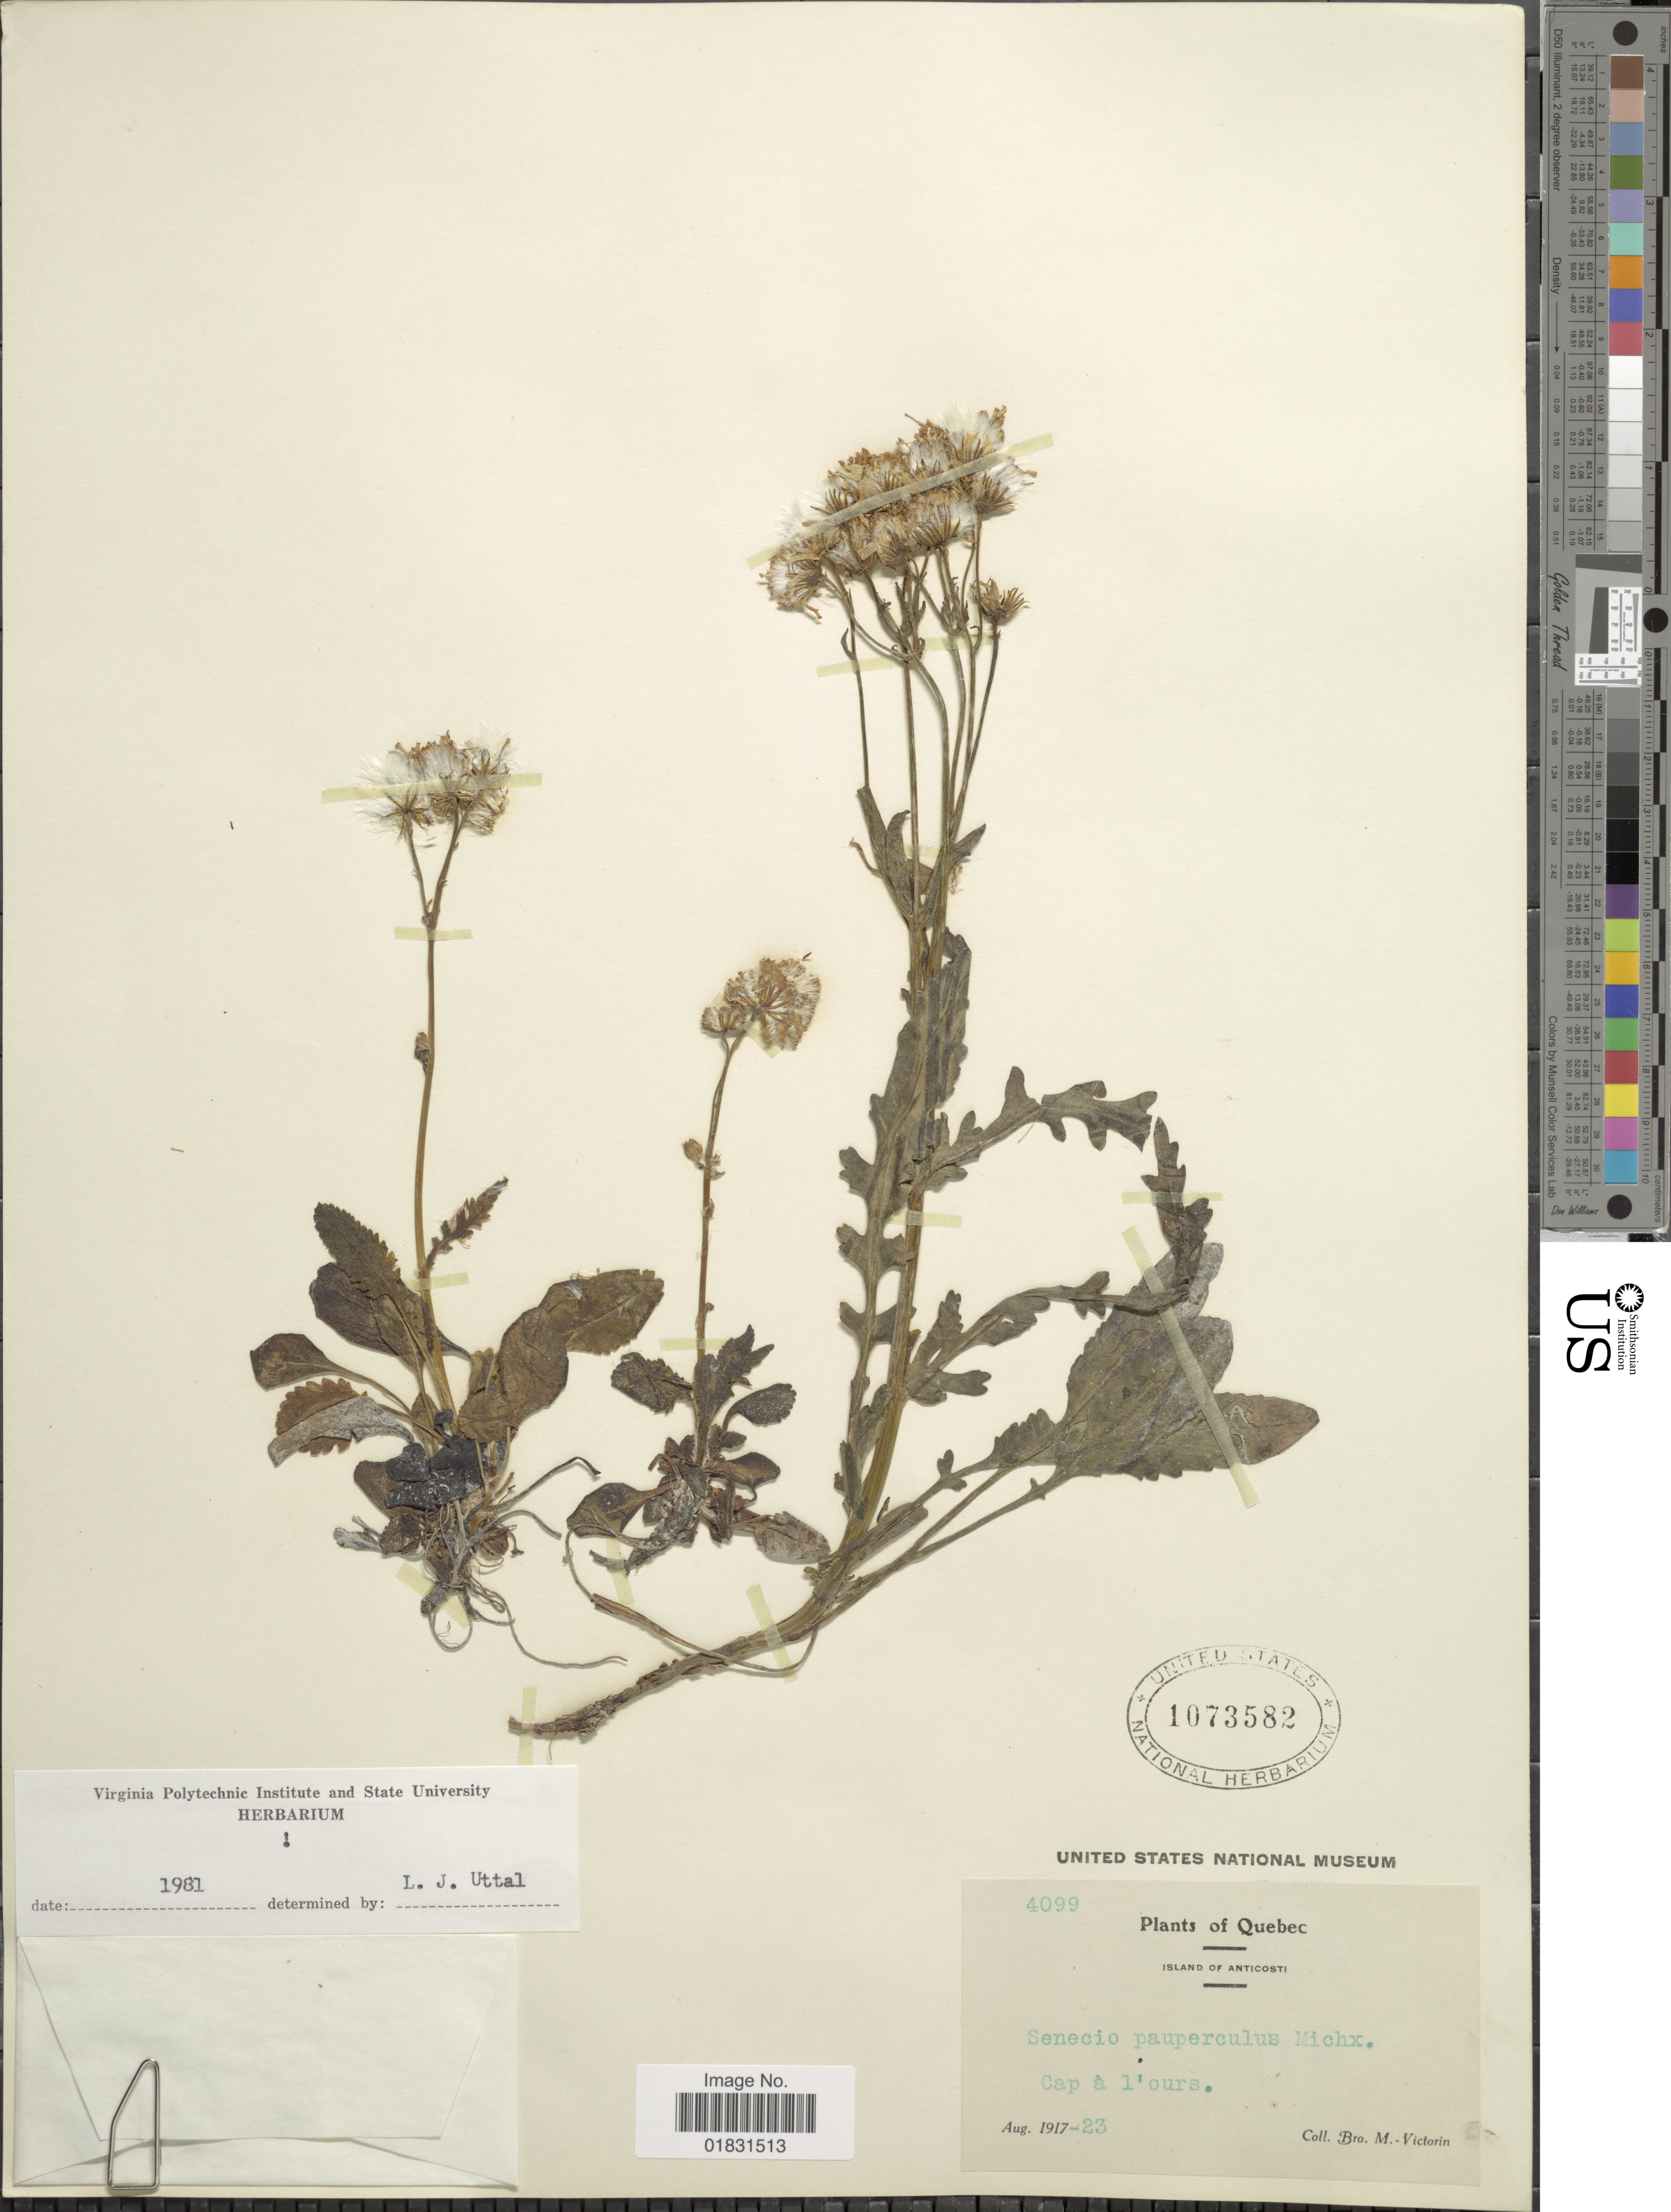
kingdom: Plantae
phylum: Tracheophyta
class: Magnoliopsida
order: Asterales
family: Asteraceae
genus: Packera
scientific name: Packera paupercula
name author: (Michx.) Á. Löve & D. Löve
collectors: Fr. Marie-Victorin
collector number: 4099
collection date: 1917-08-23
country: Canada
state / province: Quebec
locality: Island of Anticosti, Cap à l'ours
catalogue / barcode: US 1073582